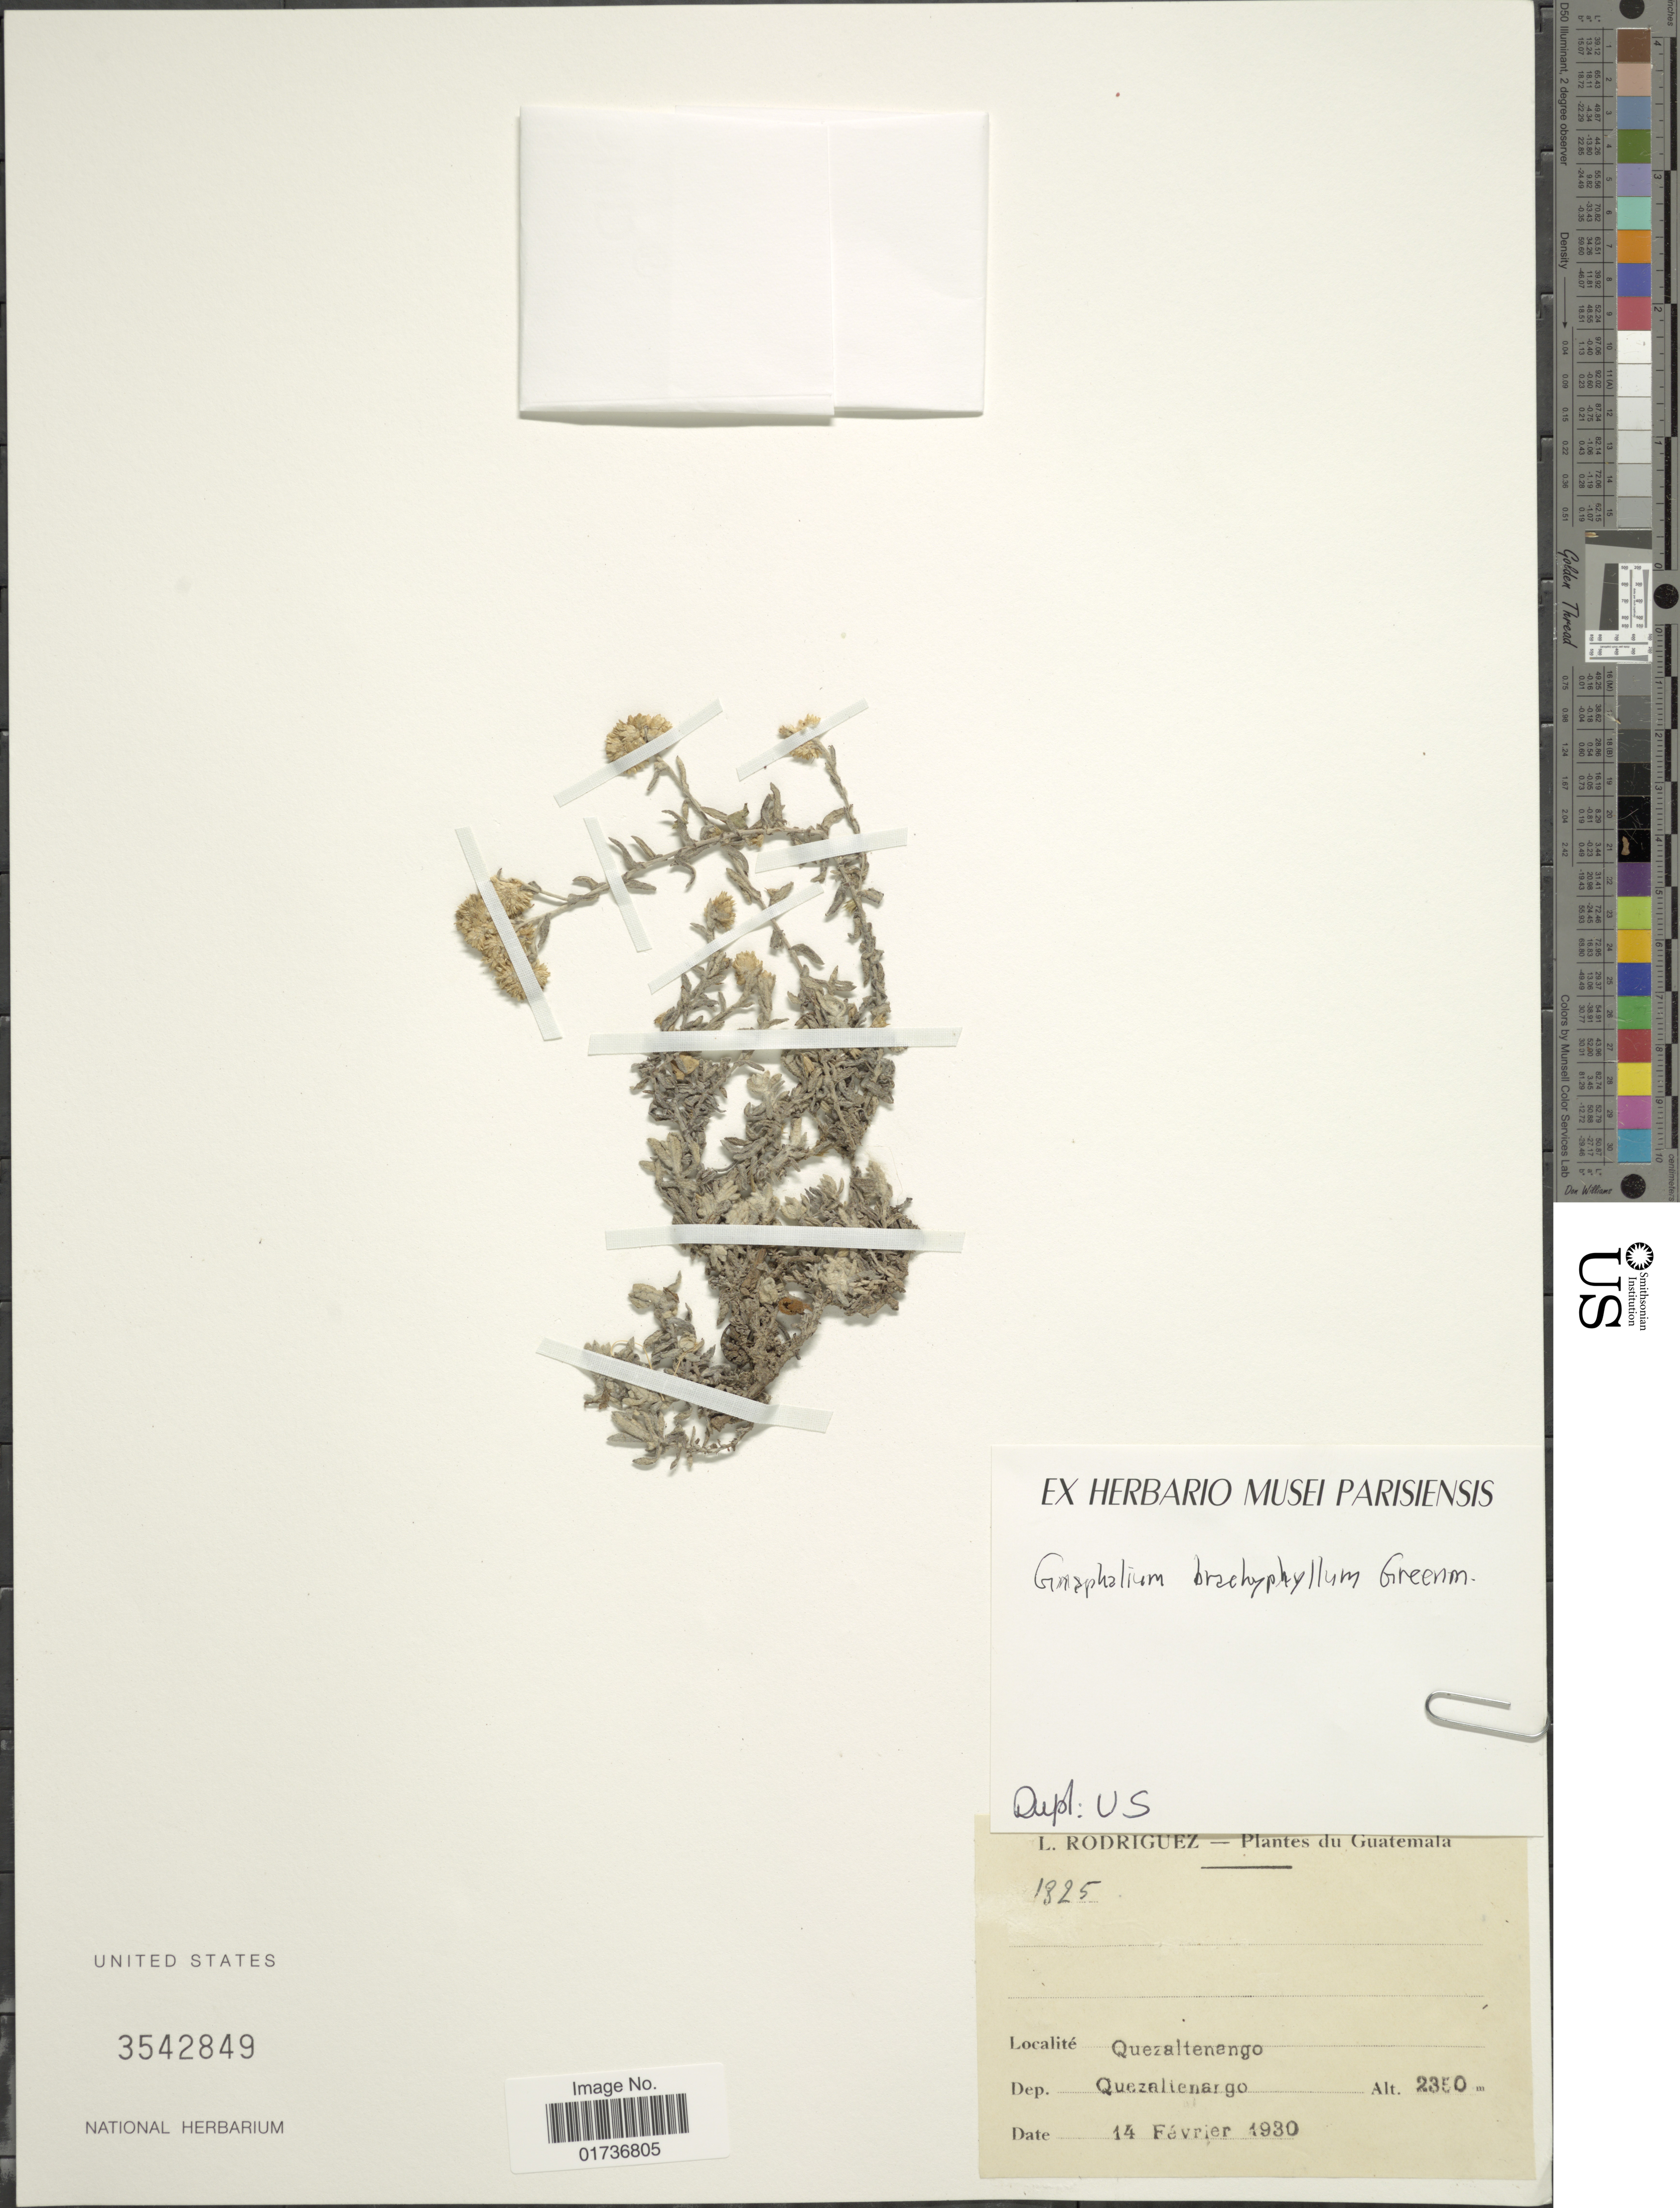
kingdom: Plantae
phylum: Tracheophyta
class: Magnoliopsida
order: Asterales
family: Asteraceae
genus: Gnaphalium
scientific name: Gnaphalium brachyphyllum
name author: Greenm.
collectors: L. Rodriguez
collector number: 1325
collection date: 1930-02-14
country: Guatemala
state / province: Quetzaltenango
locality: Quezaltenango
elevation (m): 2350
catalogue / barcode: US 3542849